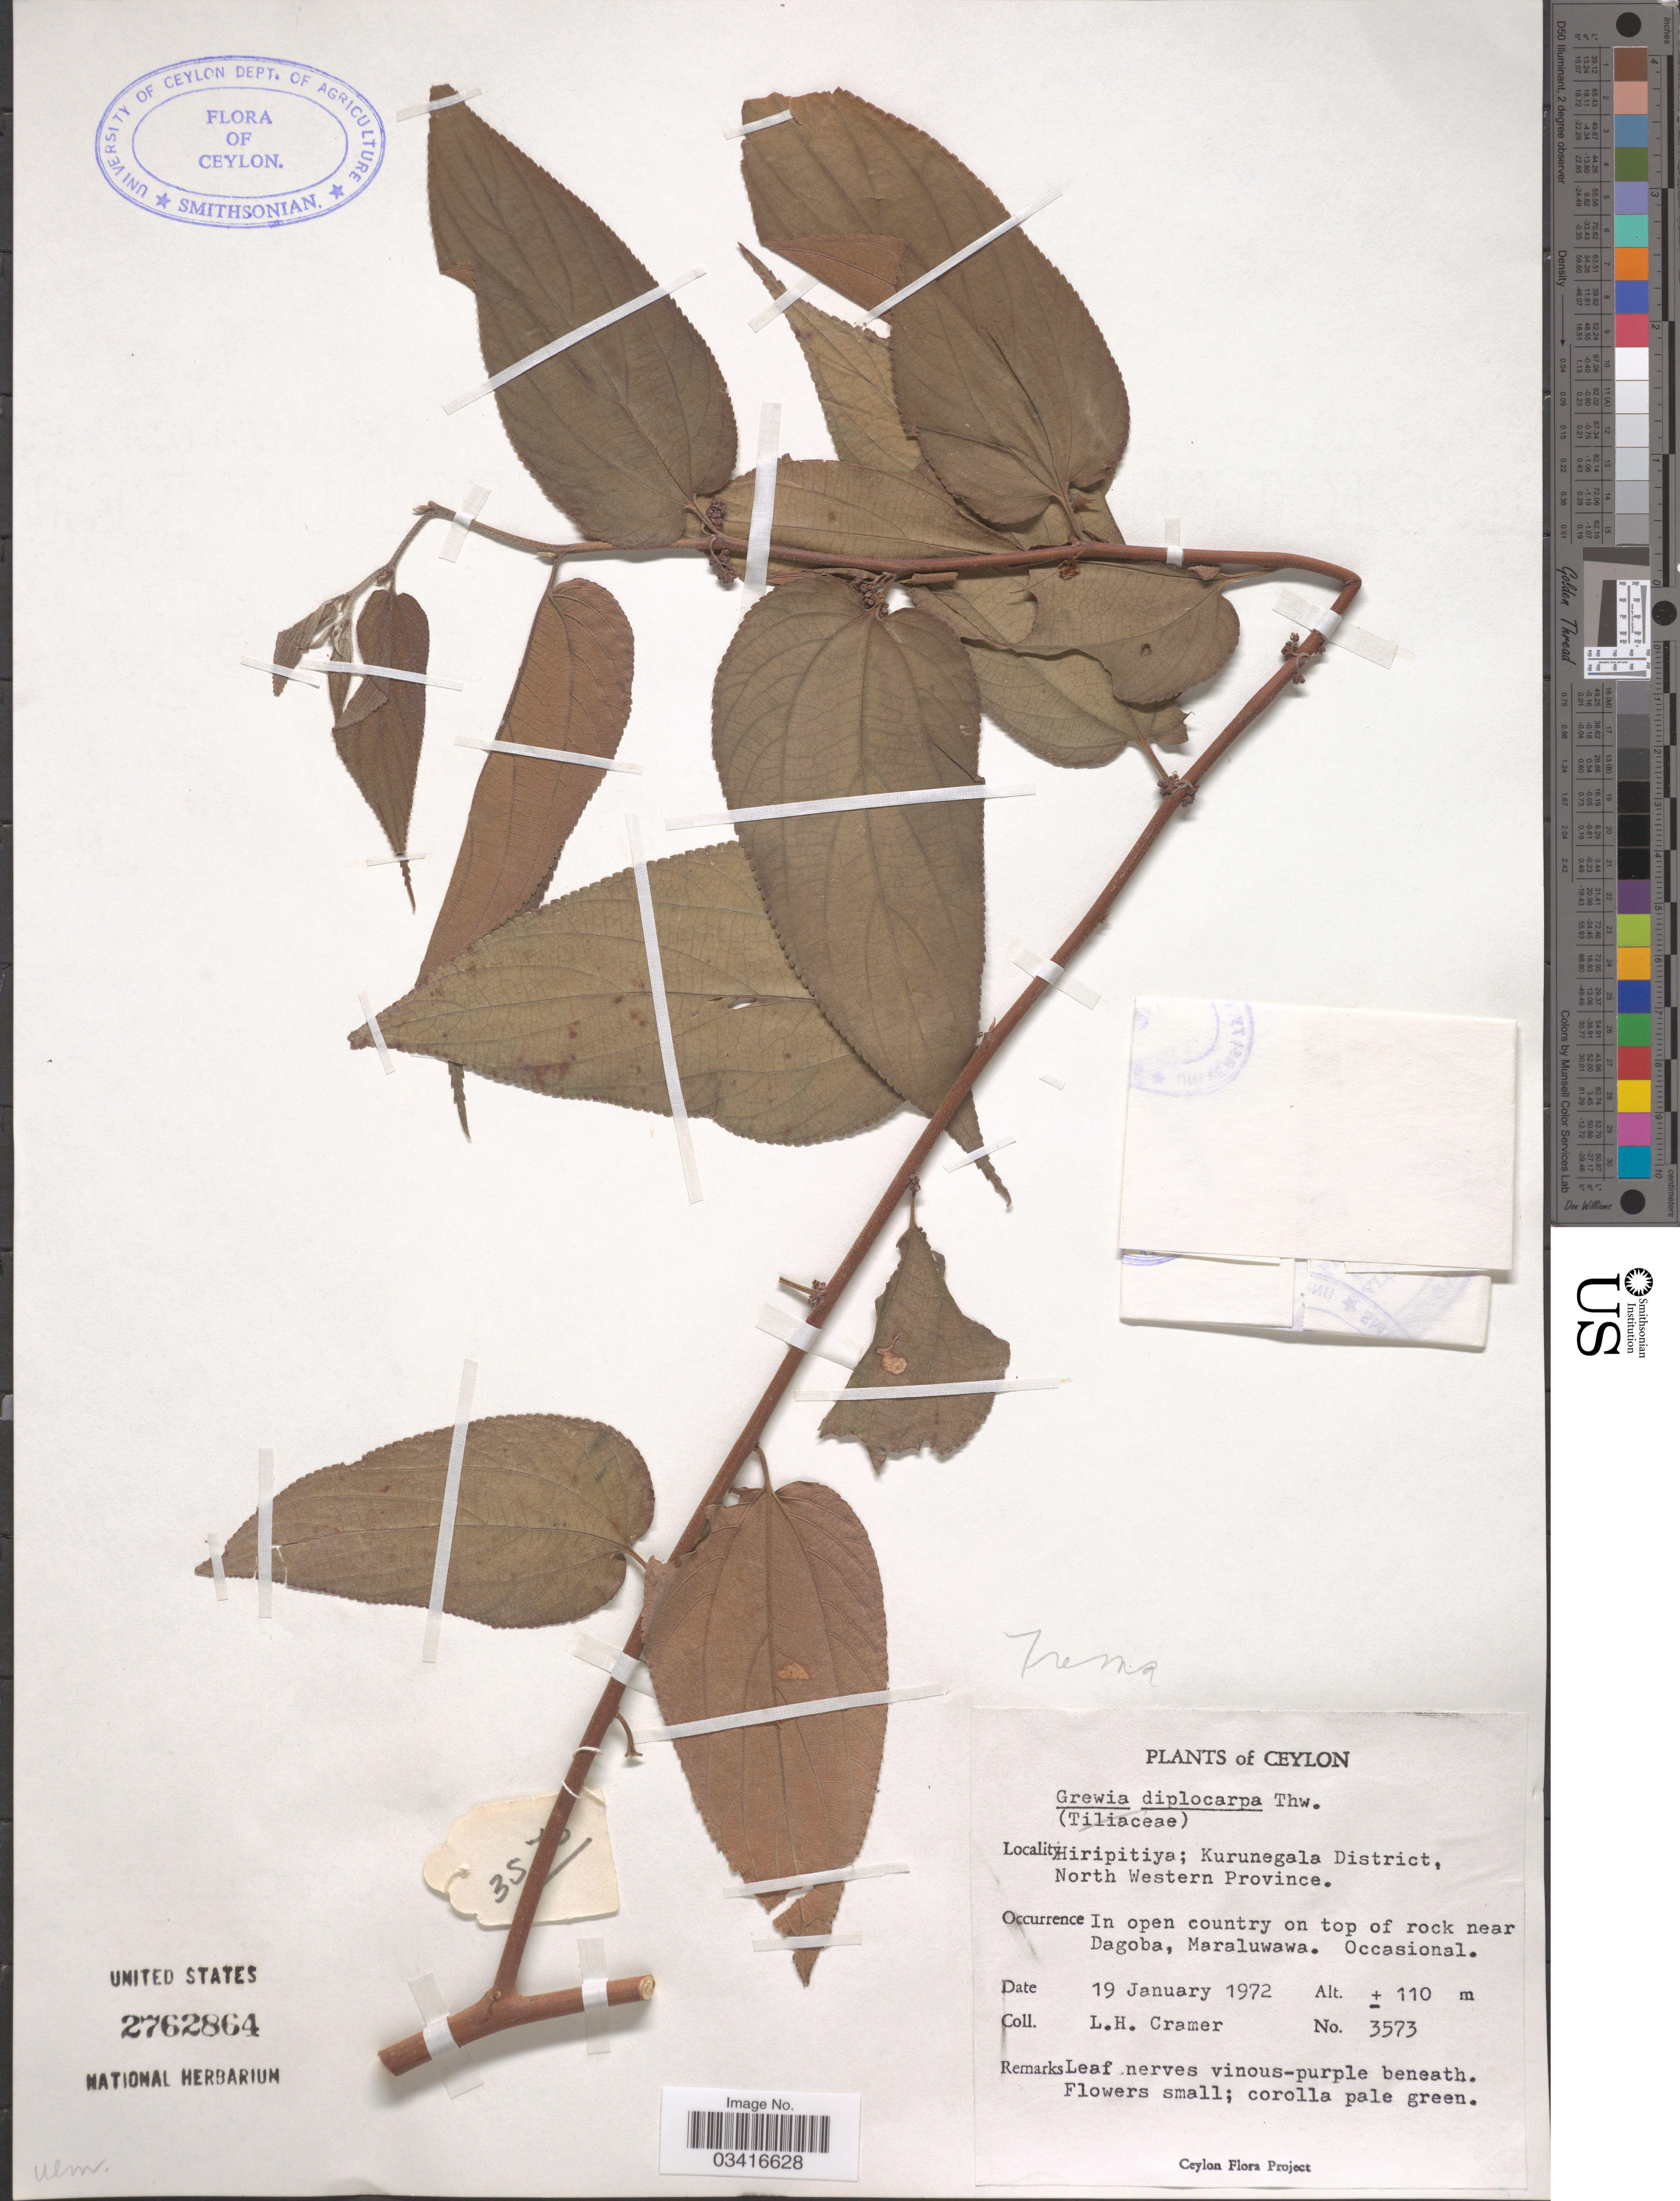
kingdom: Plantae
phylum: Tracheophyta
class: Magnoliopsida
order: Rosales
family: Cannabaceae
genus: Trema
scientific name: Trema orientale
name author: (L.) Blume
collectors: L. H. Cramer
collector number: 3573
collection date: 1972-01-19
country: Sri Lanka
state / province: North Western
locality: Ceylon. Hiritipiya; Kurunegala District. In open country on top of rock near Dagoba, Maraluwawa.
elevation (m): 110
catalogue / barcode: US 2762864